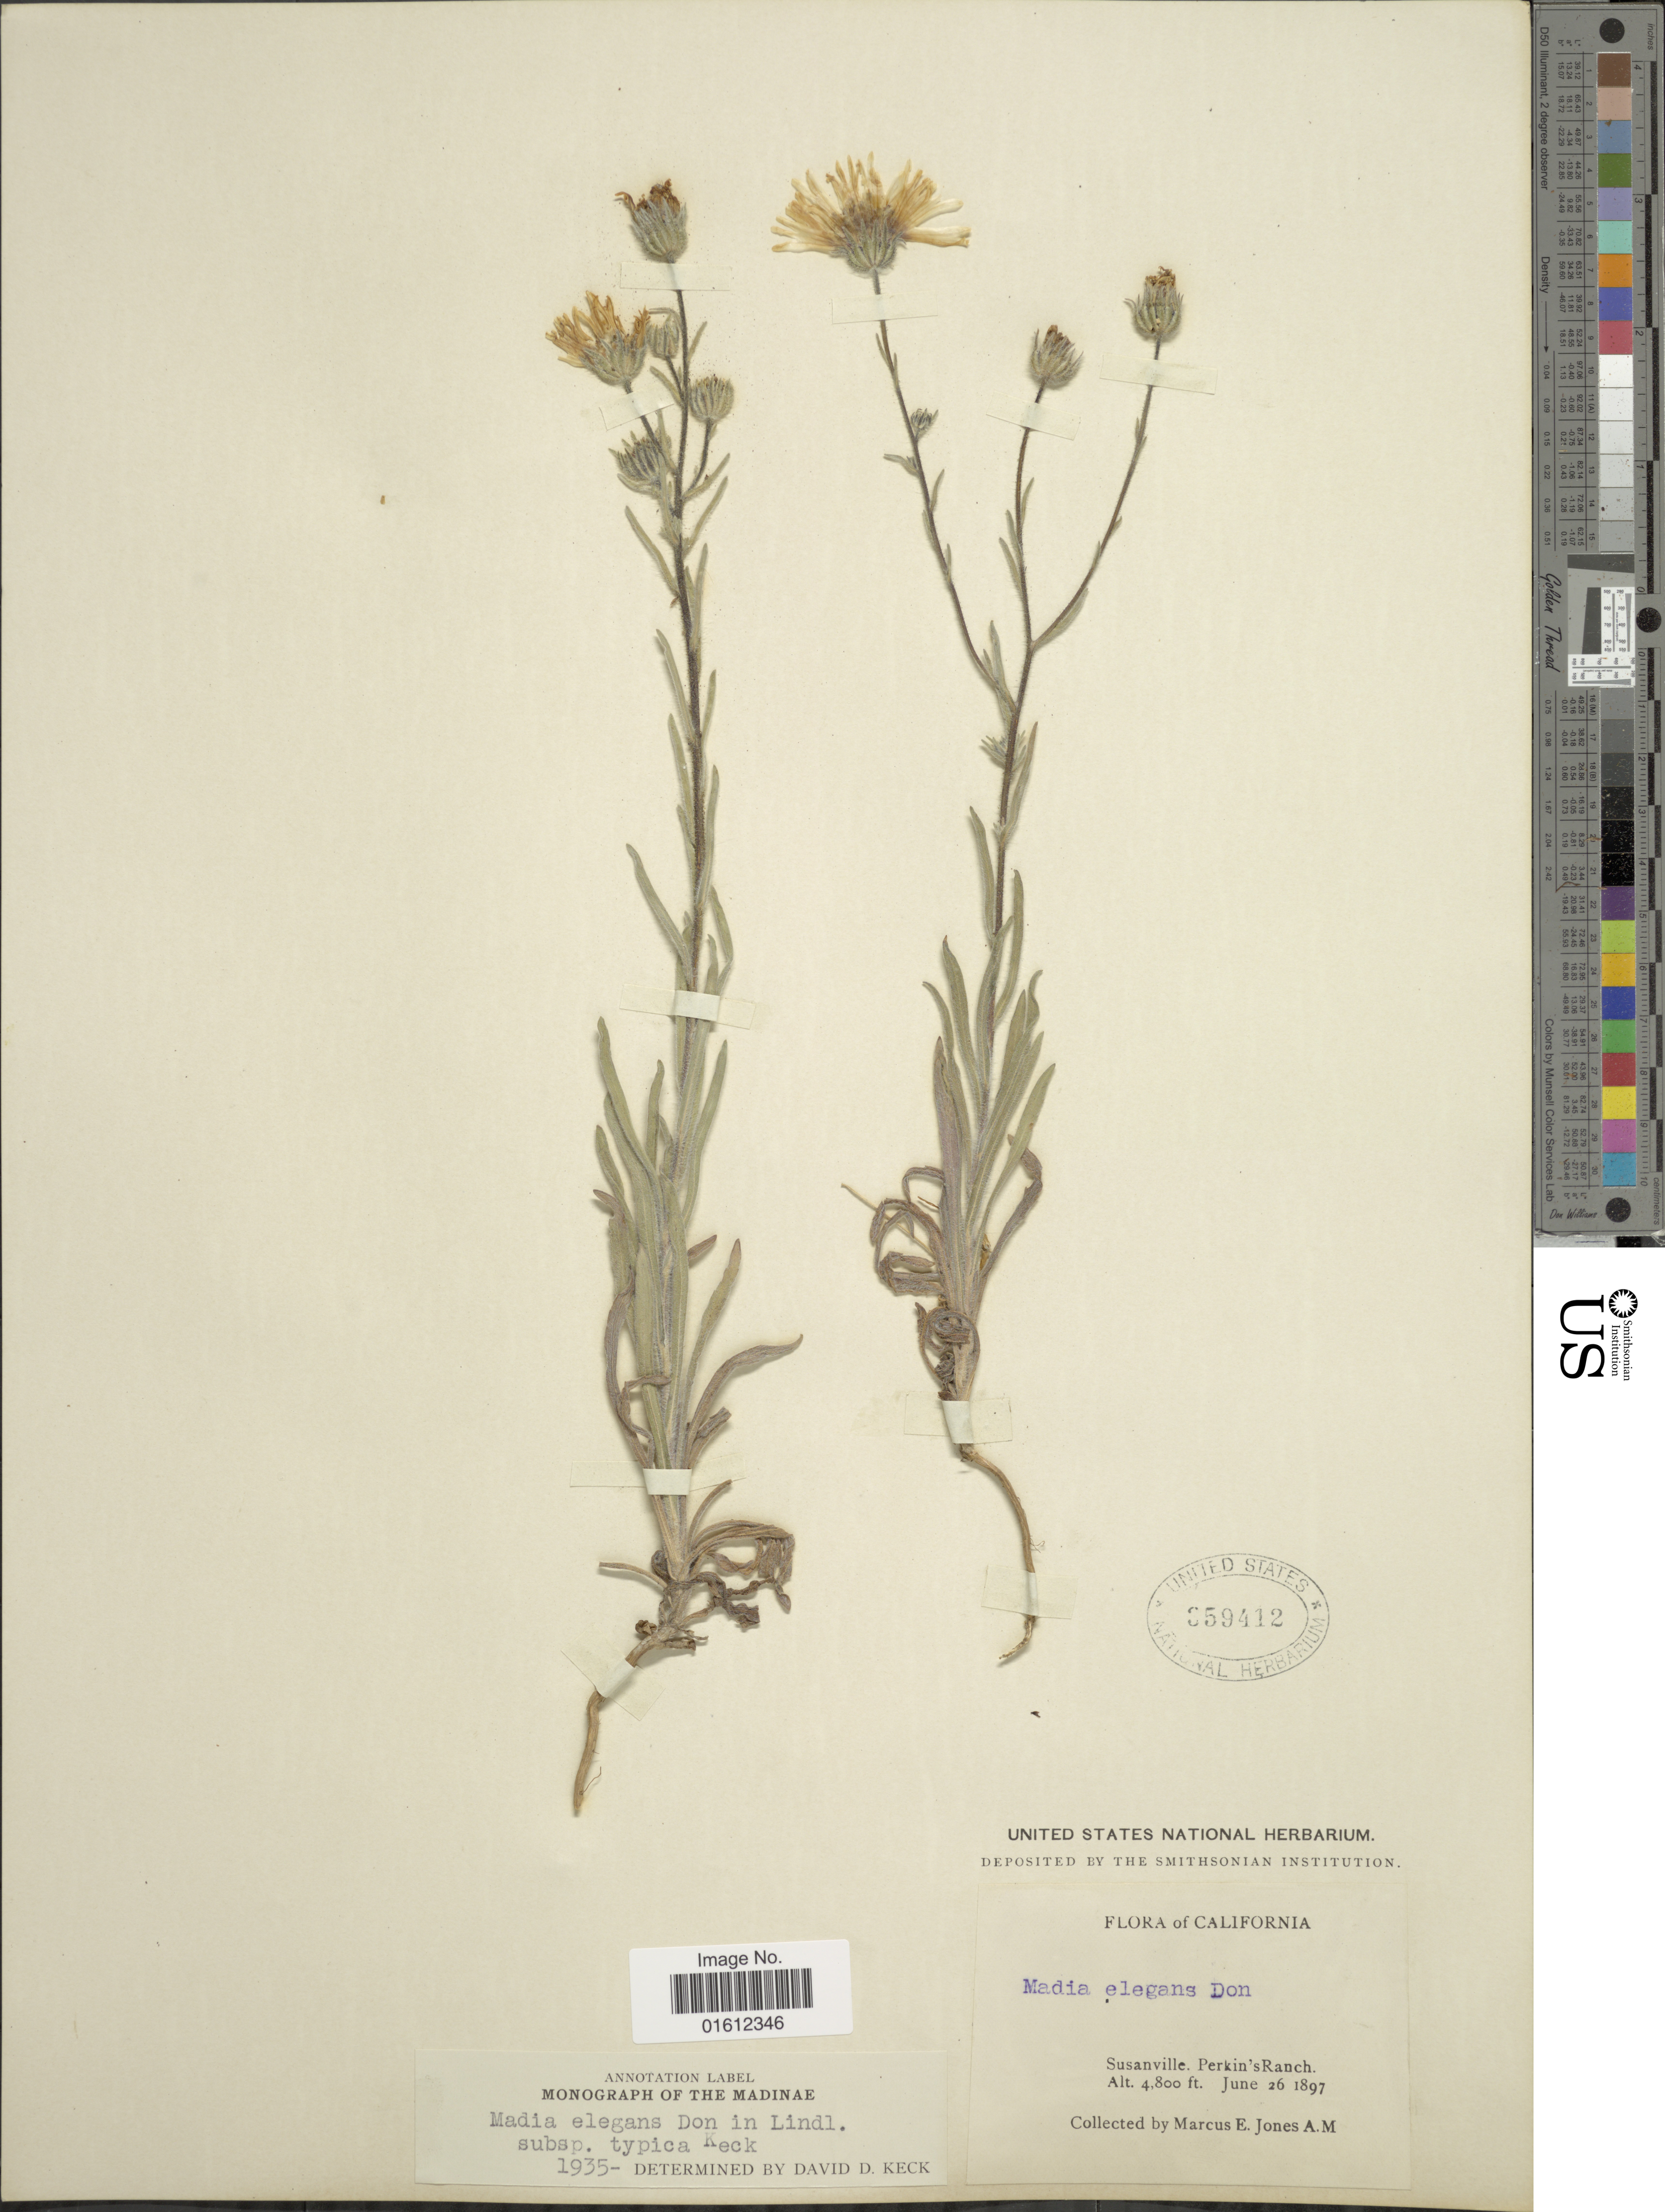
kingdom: Plantae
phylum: Tracheophyta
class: Magnoliopsida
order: Asterales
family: Asteraceae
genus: Madia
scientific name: Madia elegans subsp. elegans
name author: D. Don ex Lindl.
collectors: M. E. Jones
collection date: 1897-06-26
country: United States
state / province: California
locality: Susanville, Perkin's Ranch.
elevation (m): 1463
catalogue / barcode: US 359412